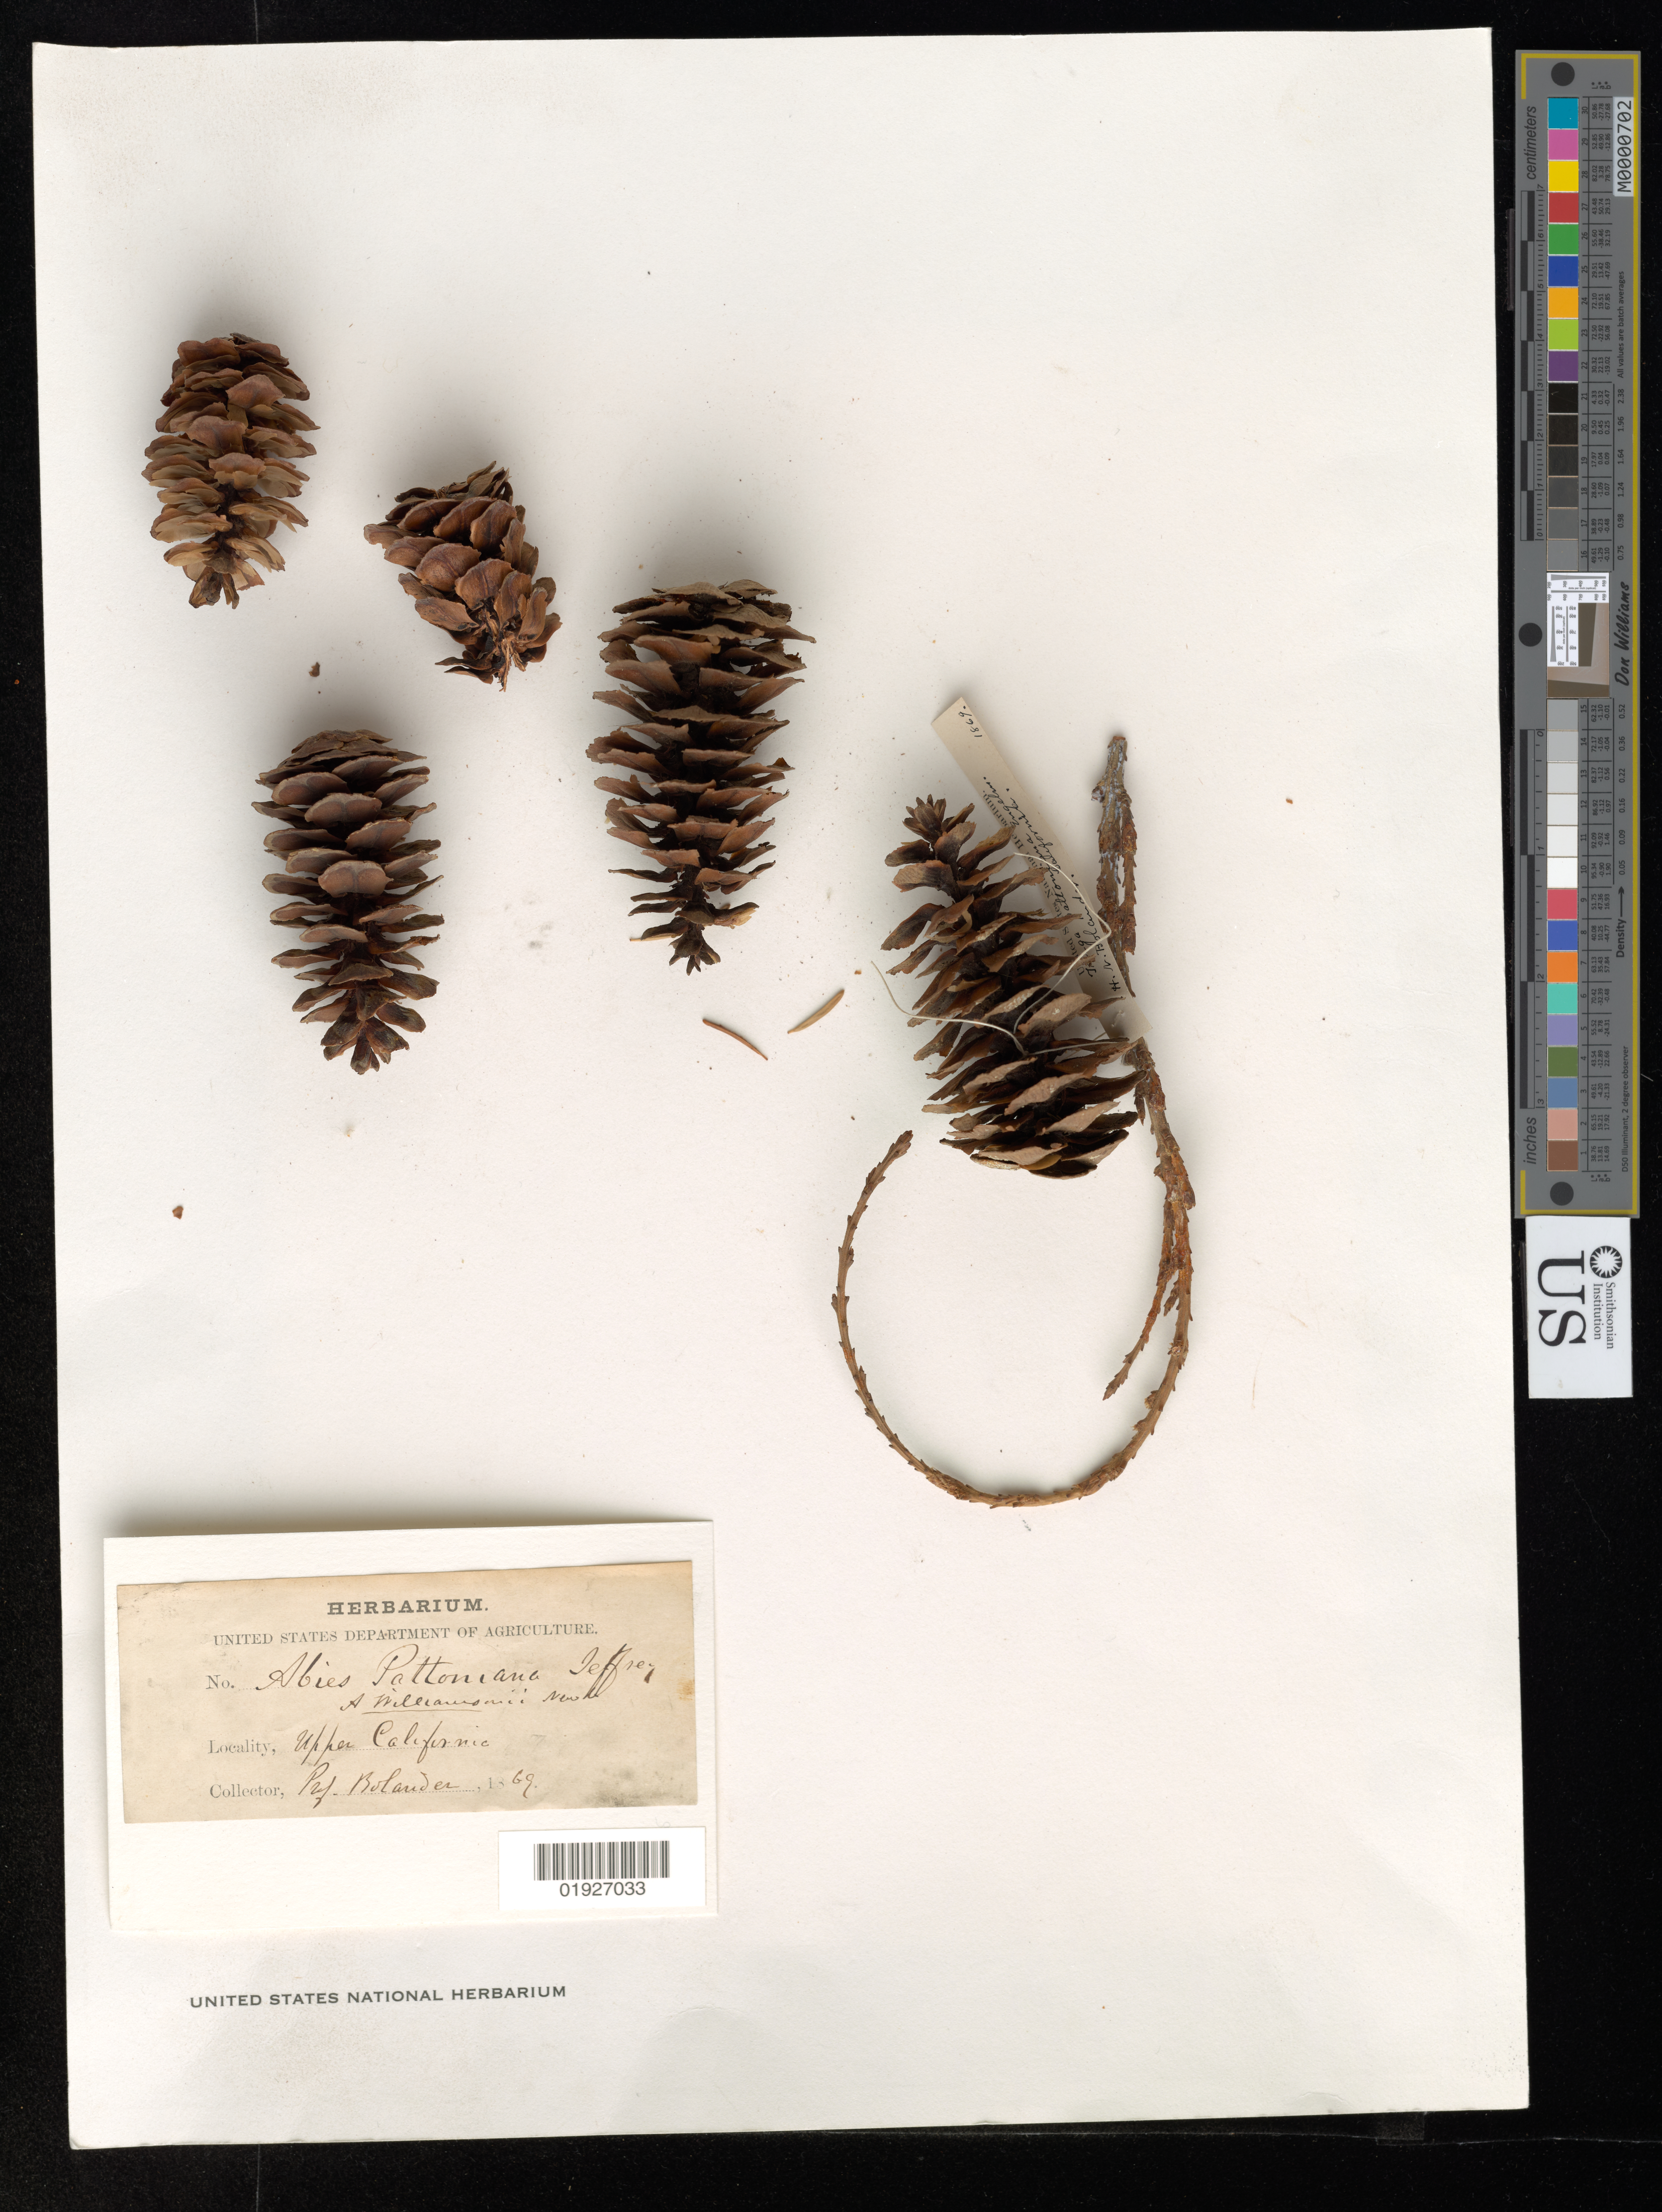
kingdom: Plantae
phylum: Tracheophyta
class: Pinopsida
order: Pinales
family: Pinaceae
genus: Tsuga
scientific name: Tsuga mertensiana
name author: (Bong.) Carrière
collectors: H. Bolander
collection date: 1869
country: United States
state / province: California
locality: Upper California